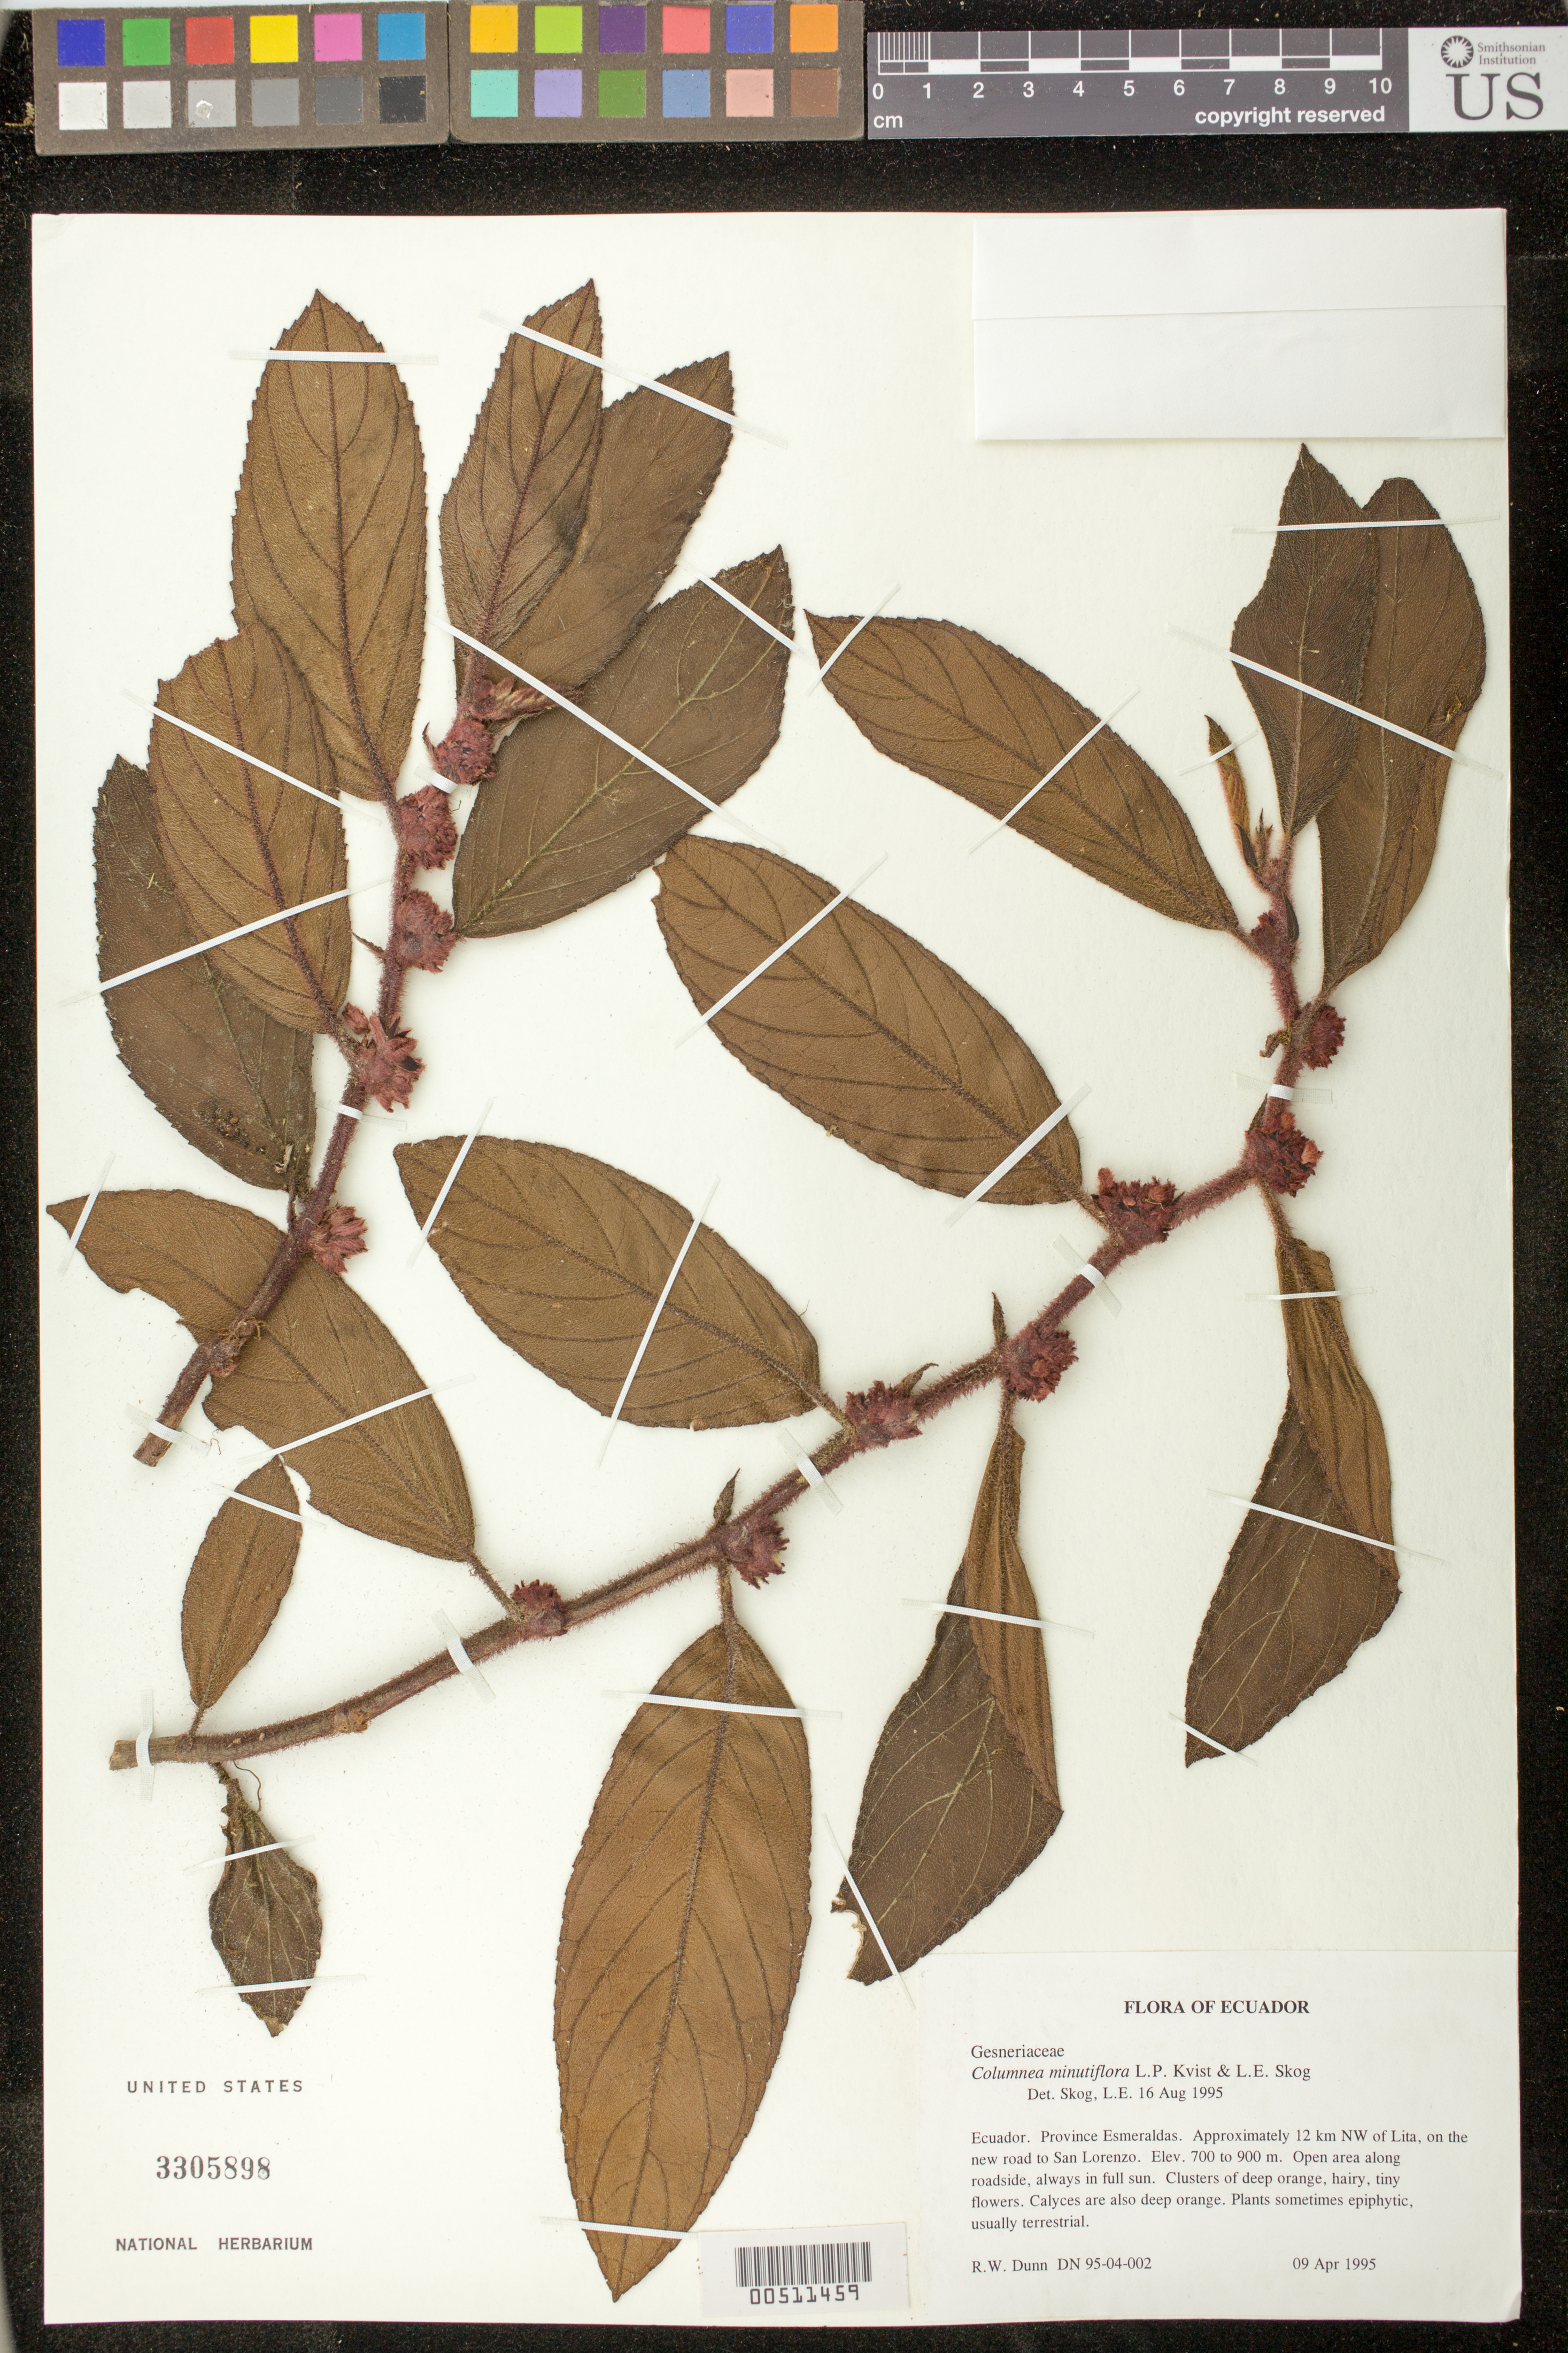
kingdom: Plantae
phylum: Tracheophyta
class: Magnoliopsida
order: Lamiales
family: Gesneriaceae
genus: Columnea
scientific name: Columnea flavohirsuta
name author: J.L. Clark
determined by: Clark, J. L.; Skog, Laurence E.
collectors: R. Dunn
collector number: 9504002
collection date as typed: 09 Apr 1995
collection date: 1995-04-09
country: Ecuador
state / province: Esmeraldas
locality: NW of Lita, road to San Lorenzo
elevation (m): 700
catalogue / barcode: US 3305898